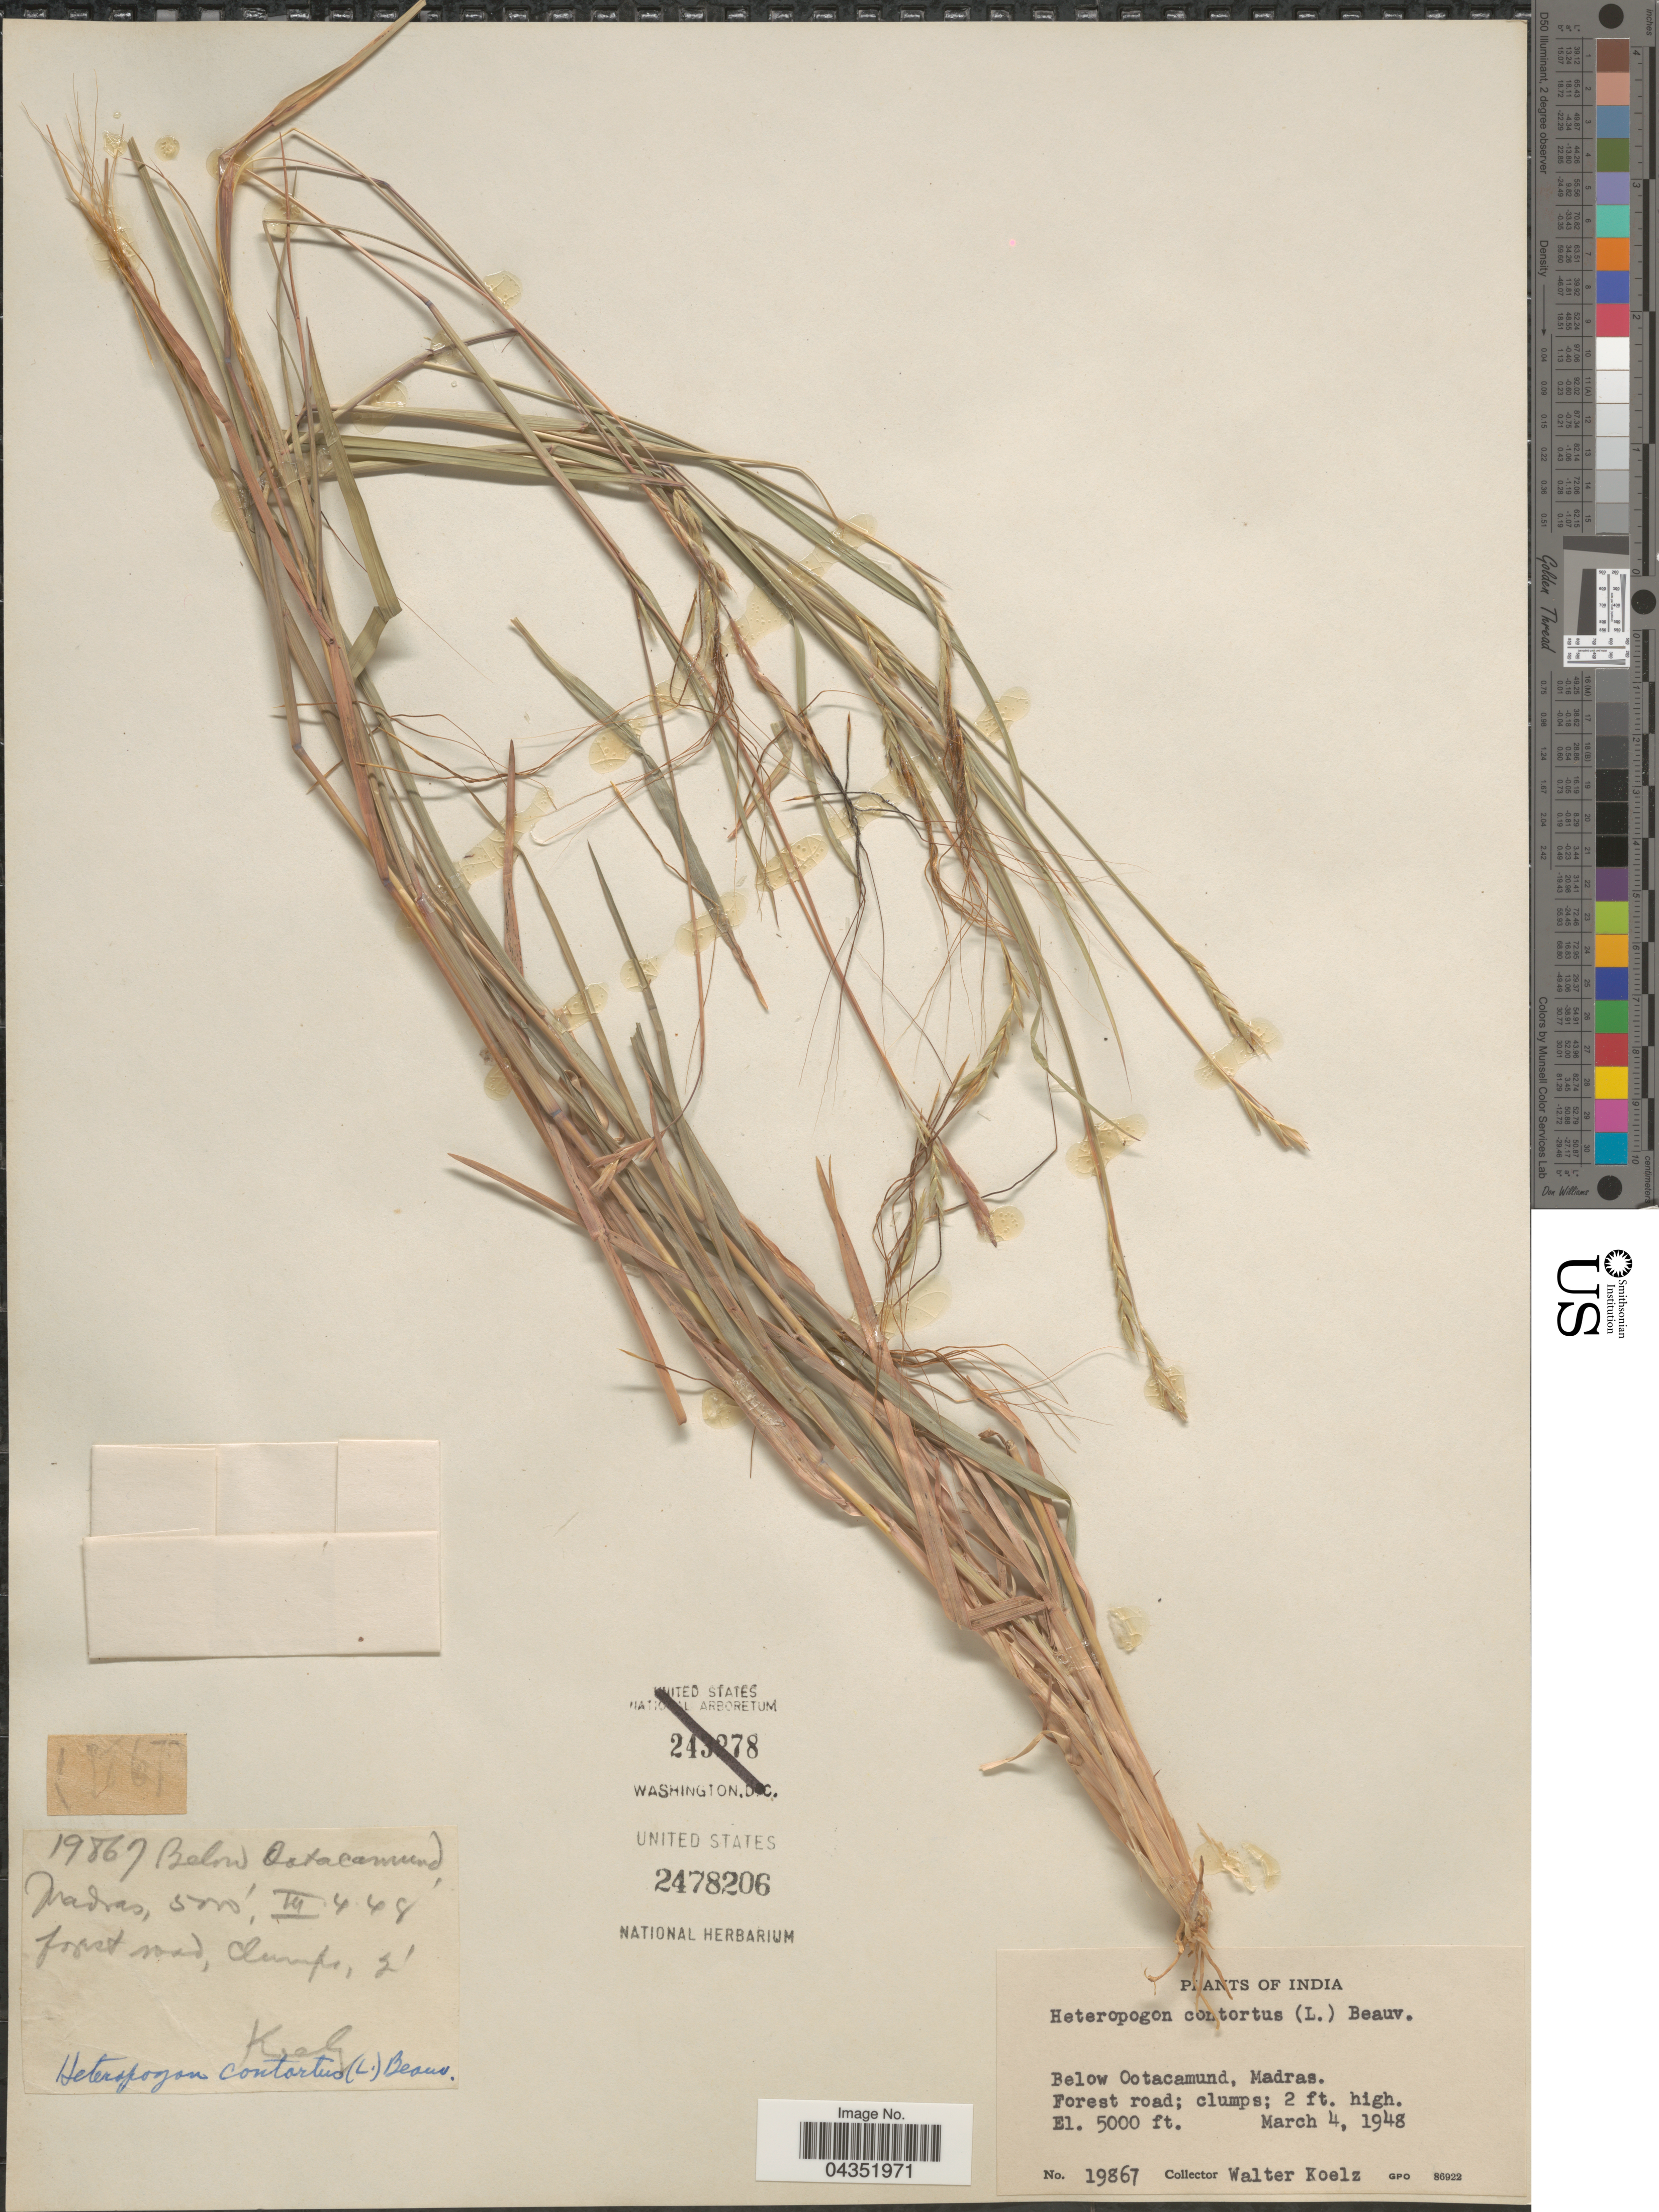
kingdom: Plantae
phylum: Tracheophyta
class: Liliopsida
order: Poales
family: Poaceae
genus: Heteropogon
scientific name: Heteropogon contortus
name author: (L.) P. Beauv. ex Roem. & Schult.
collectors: W. N. Koelz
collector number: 19867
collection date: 1948-03-04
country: India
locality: Below Octacamund, Madras.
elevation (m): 1524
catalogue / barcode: US 2478206